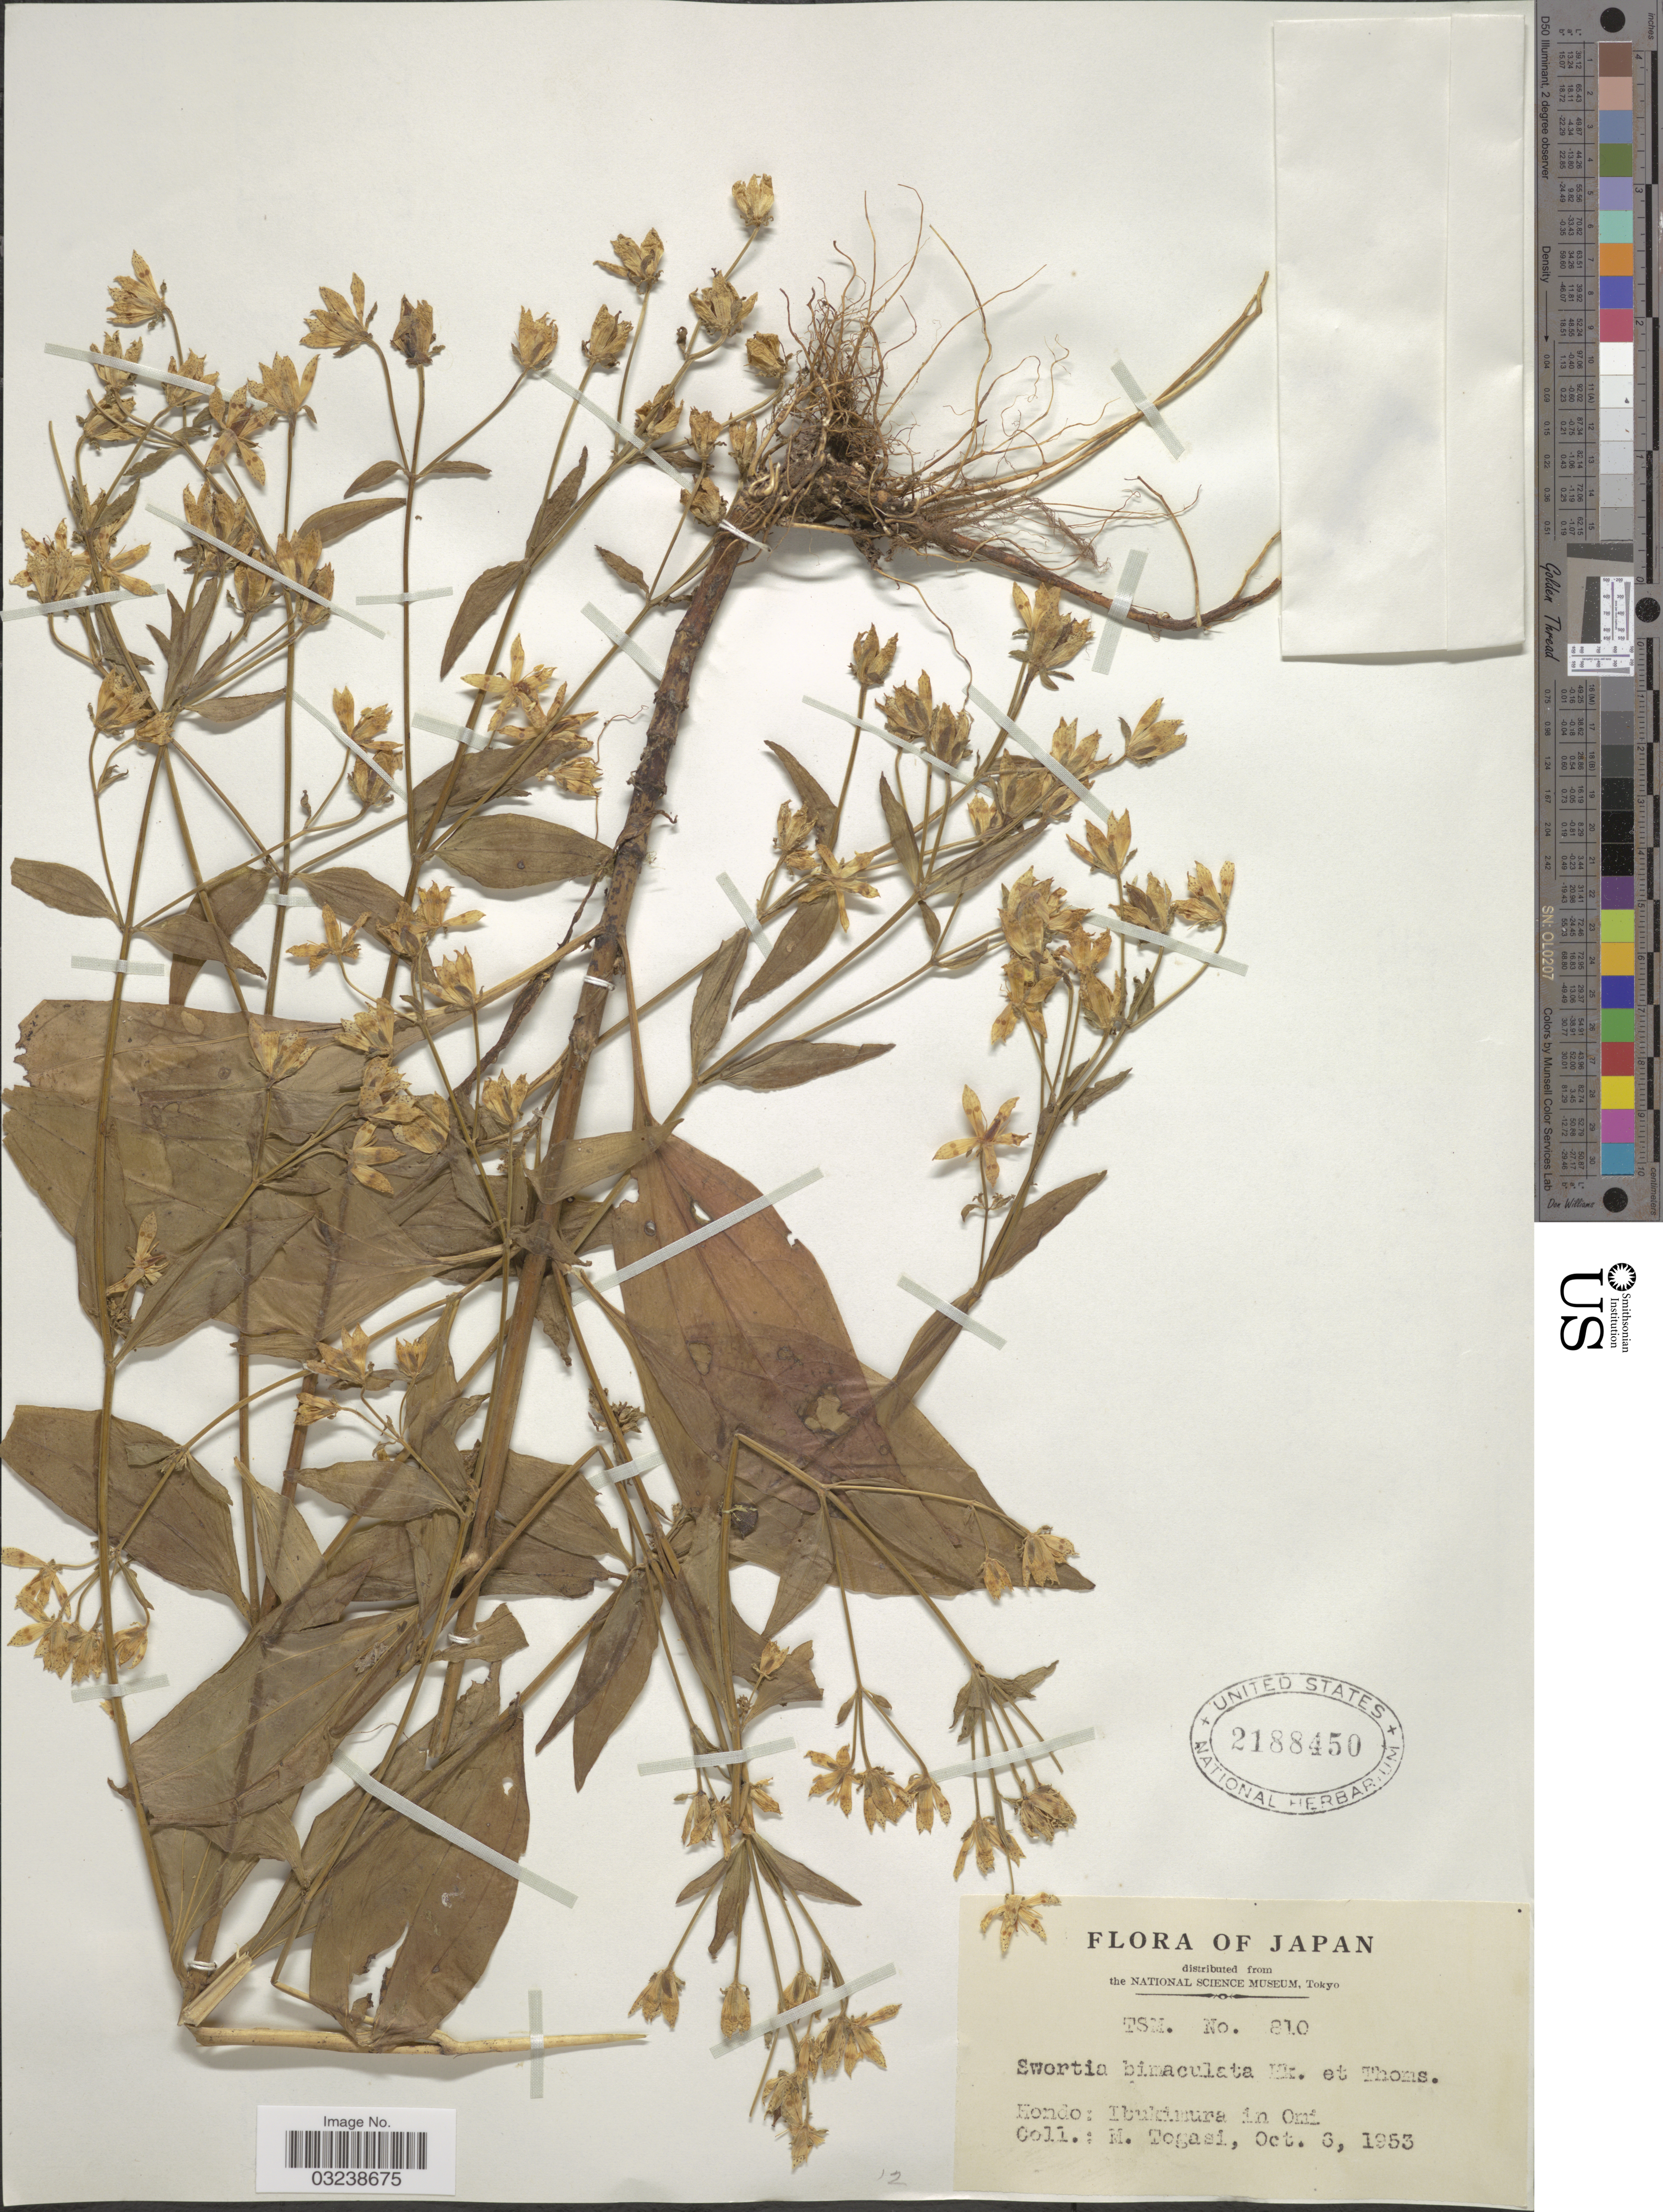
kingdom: Plantae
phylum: Tracheophyta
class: Magnoliopsida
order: Gentianales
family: Gentianaceae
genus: Swertia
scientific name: Swertia bimaculata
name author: (Siebold & Zucc.) Hook. f. & Thomson ex C.B. Clarke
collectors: M. Togasi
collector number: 810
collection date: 1953-10-06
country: Japan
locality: Hondo: Ibukimura in Omi.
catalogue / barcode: US 2188450